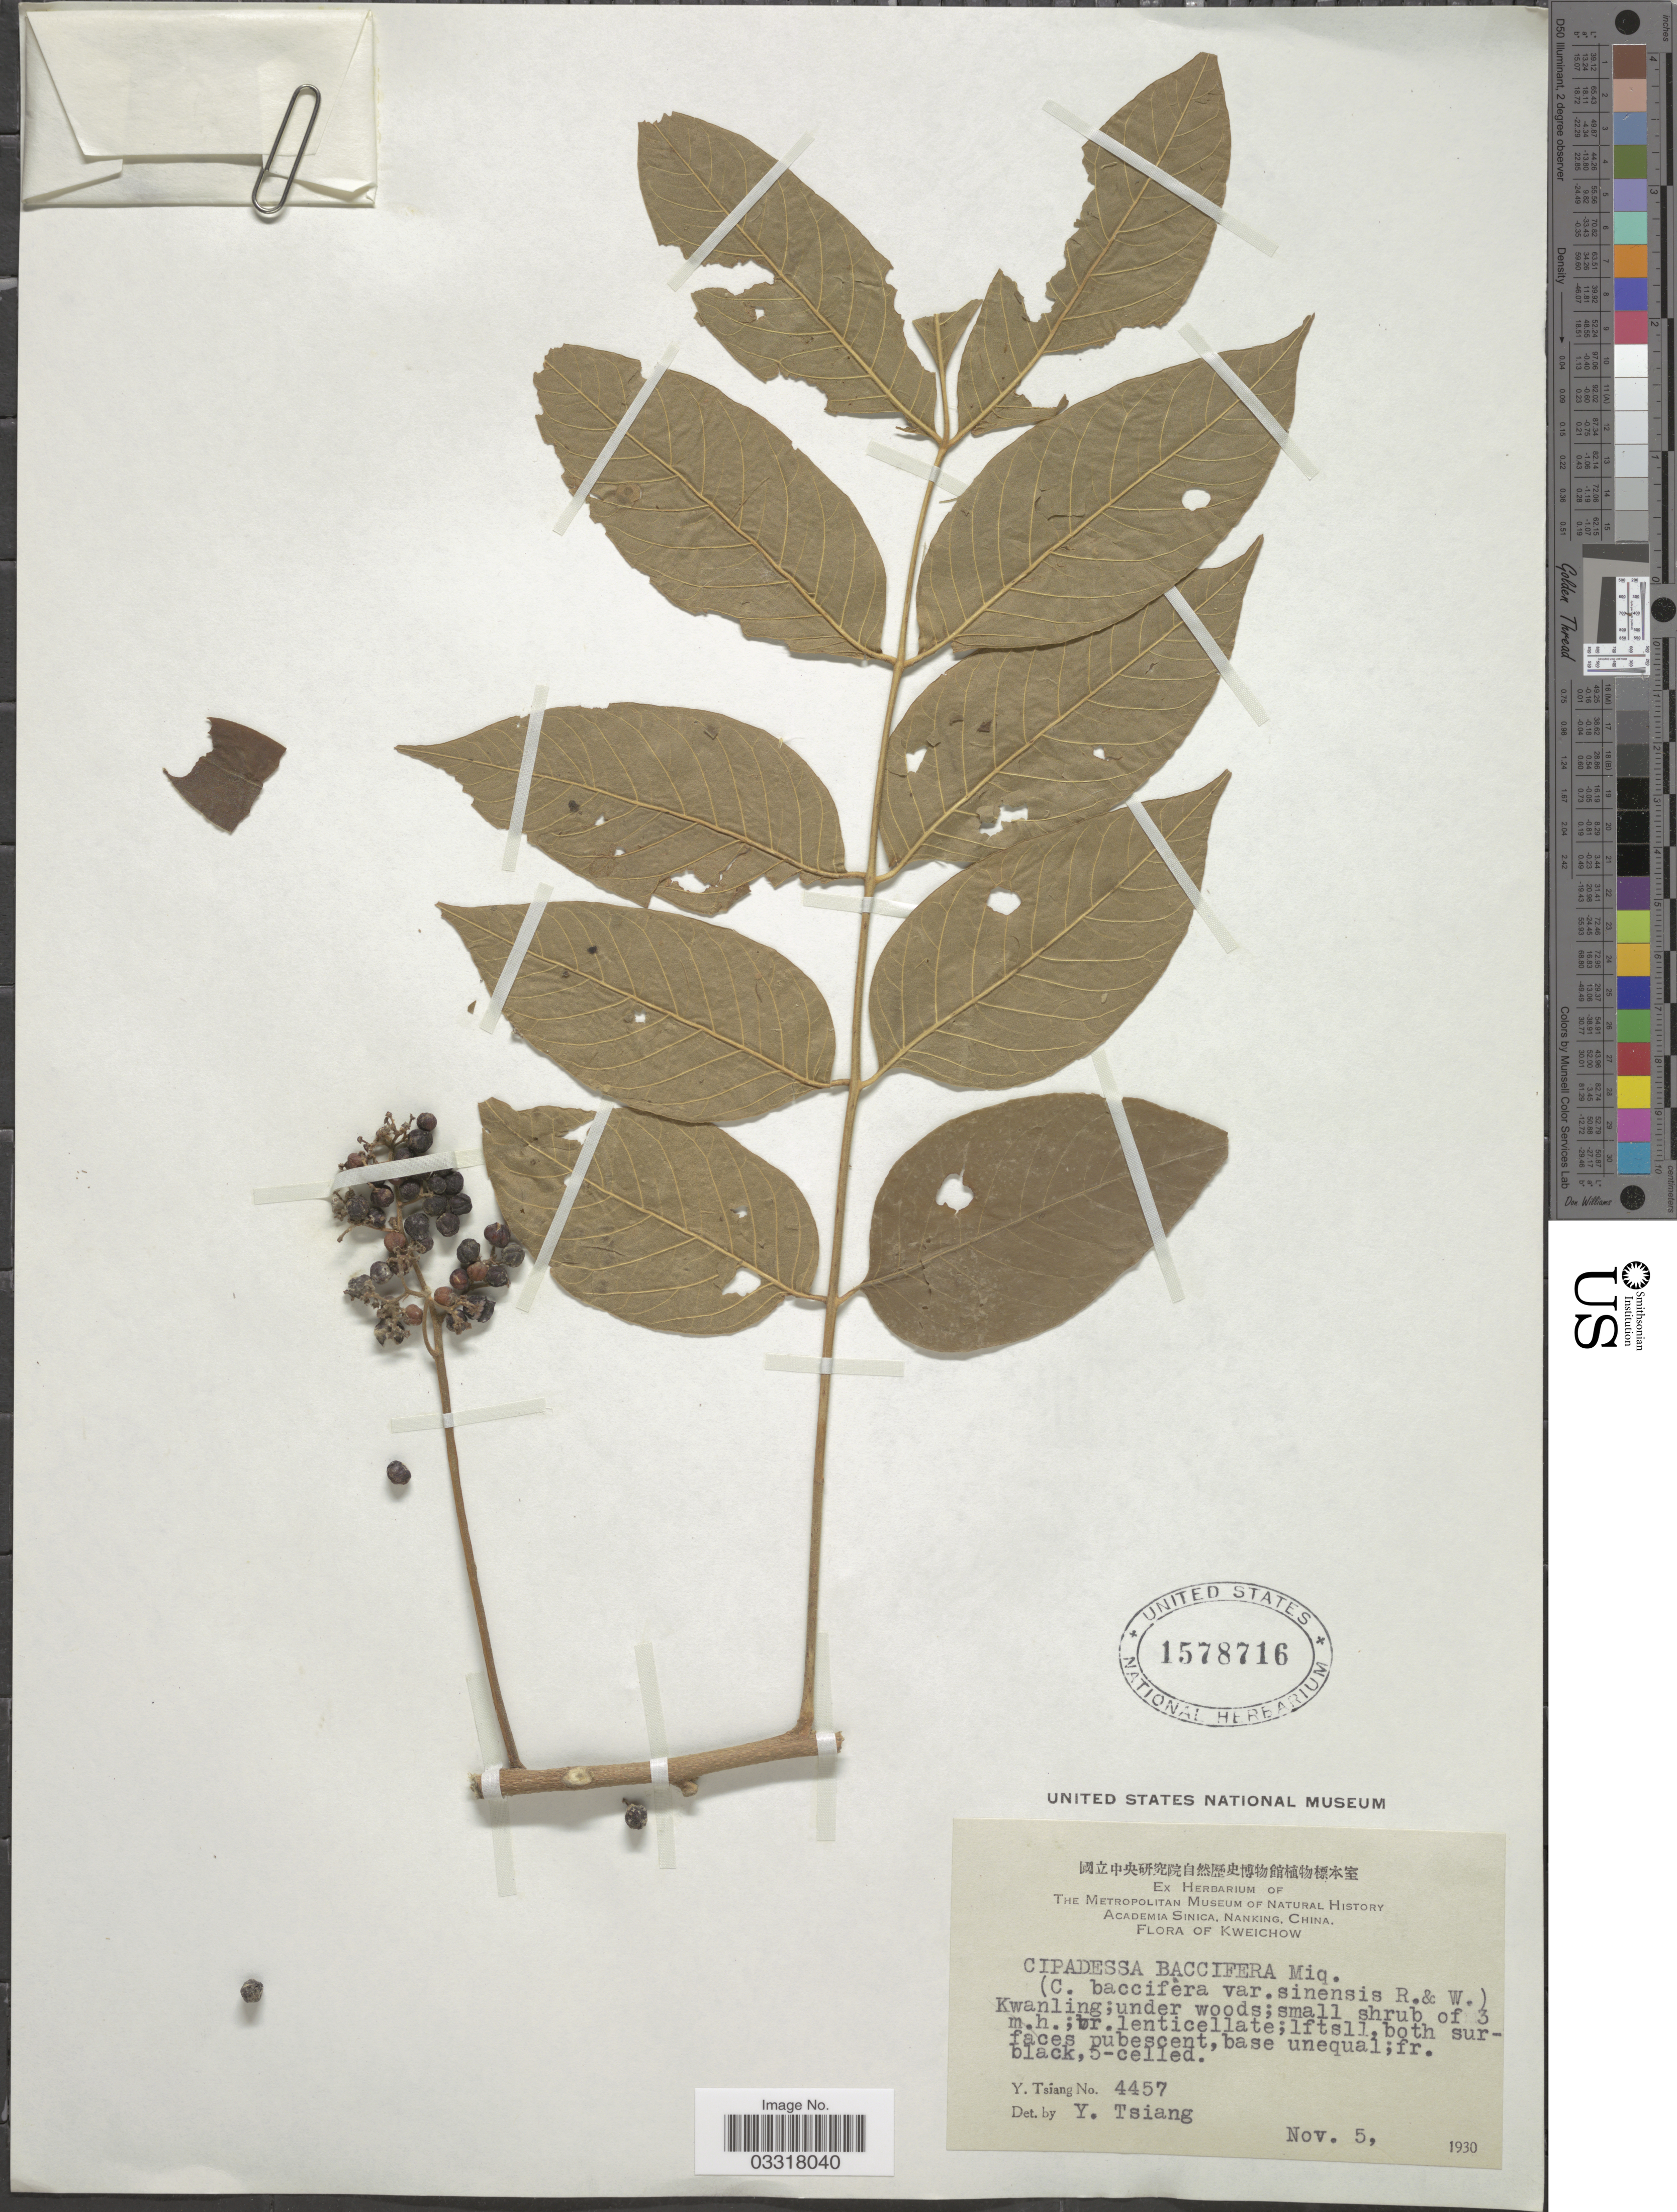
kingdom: Plantae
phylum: Tracheophyta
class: Magnoliopsida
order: Sapindales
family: Meliaceae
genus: Cipadessa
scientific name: Cipadessa baccifera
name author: Miq.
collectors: Y. Tsiang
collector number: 4457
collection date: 1930-11-05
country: China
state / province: Guizhou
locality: Kweichow. Kwanling.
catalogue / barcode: US 1578716